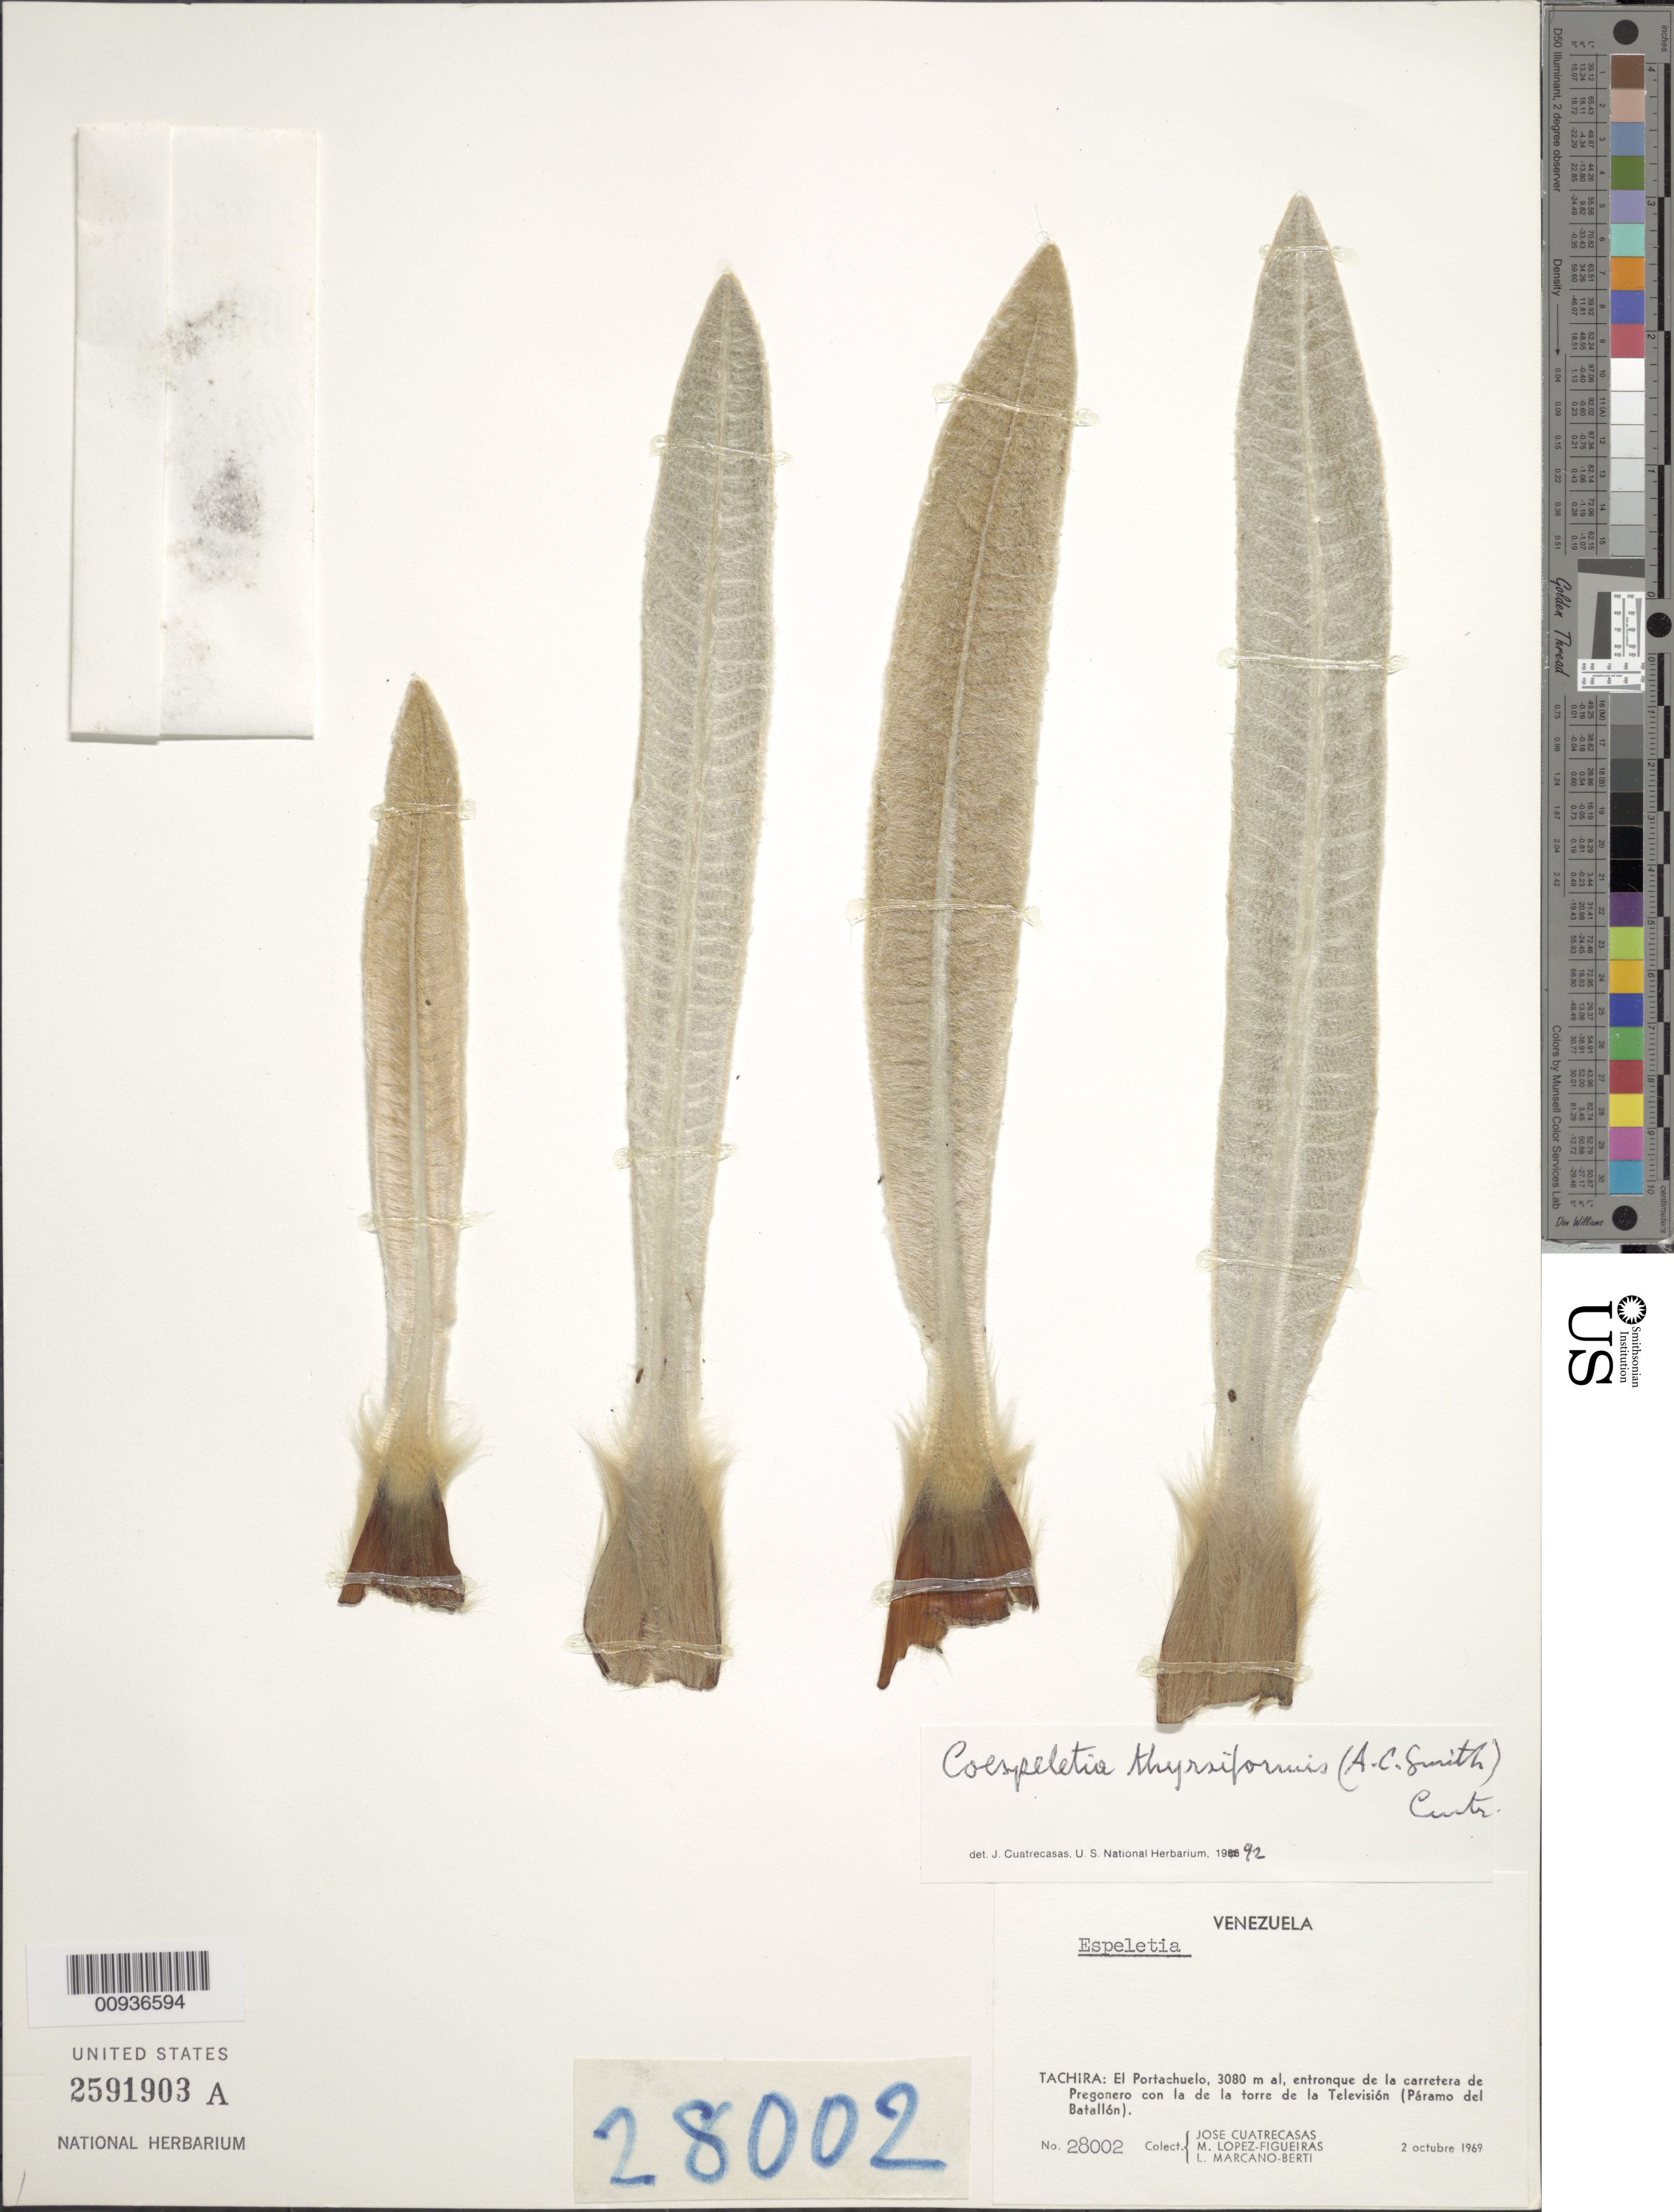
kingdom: Plantae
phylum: Tracheophyta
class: Magnoliopsida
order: Asterales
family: Asteraceae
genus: Coespeletia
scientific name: Coespeletia thyrsiformis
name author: (A.C. Sm.) Cuatrec.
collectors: J. Cuatrecasas, M. López Figueiras & L. Marcano-Berti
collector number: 28002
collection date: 1969-10-02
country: Venezuela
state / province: Tachira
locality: El Portachuelo, entronque de la carretera de Pregonero con la e la torre de la Television (Paramo del Batallon)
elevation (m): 3080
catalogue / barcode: US 2591903A